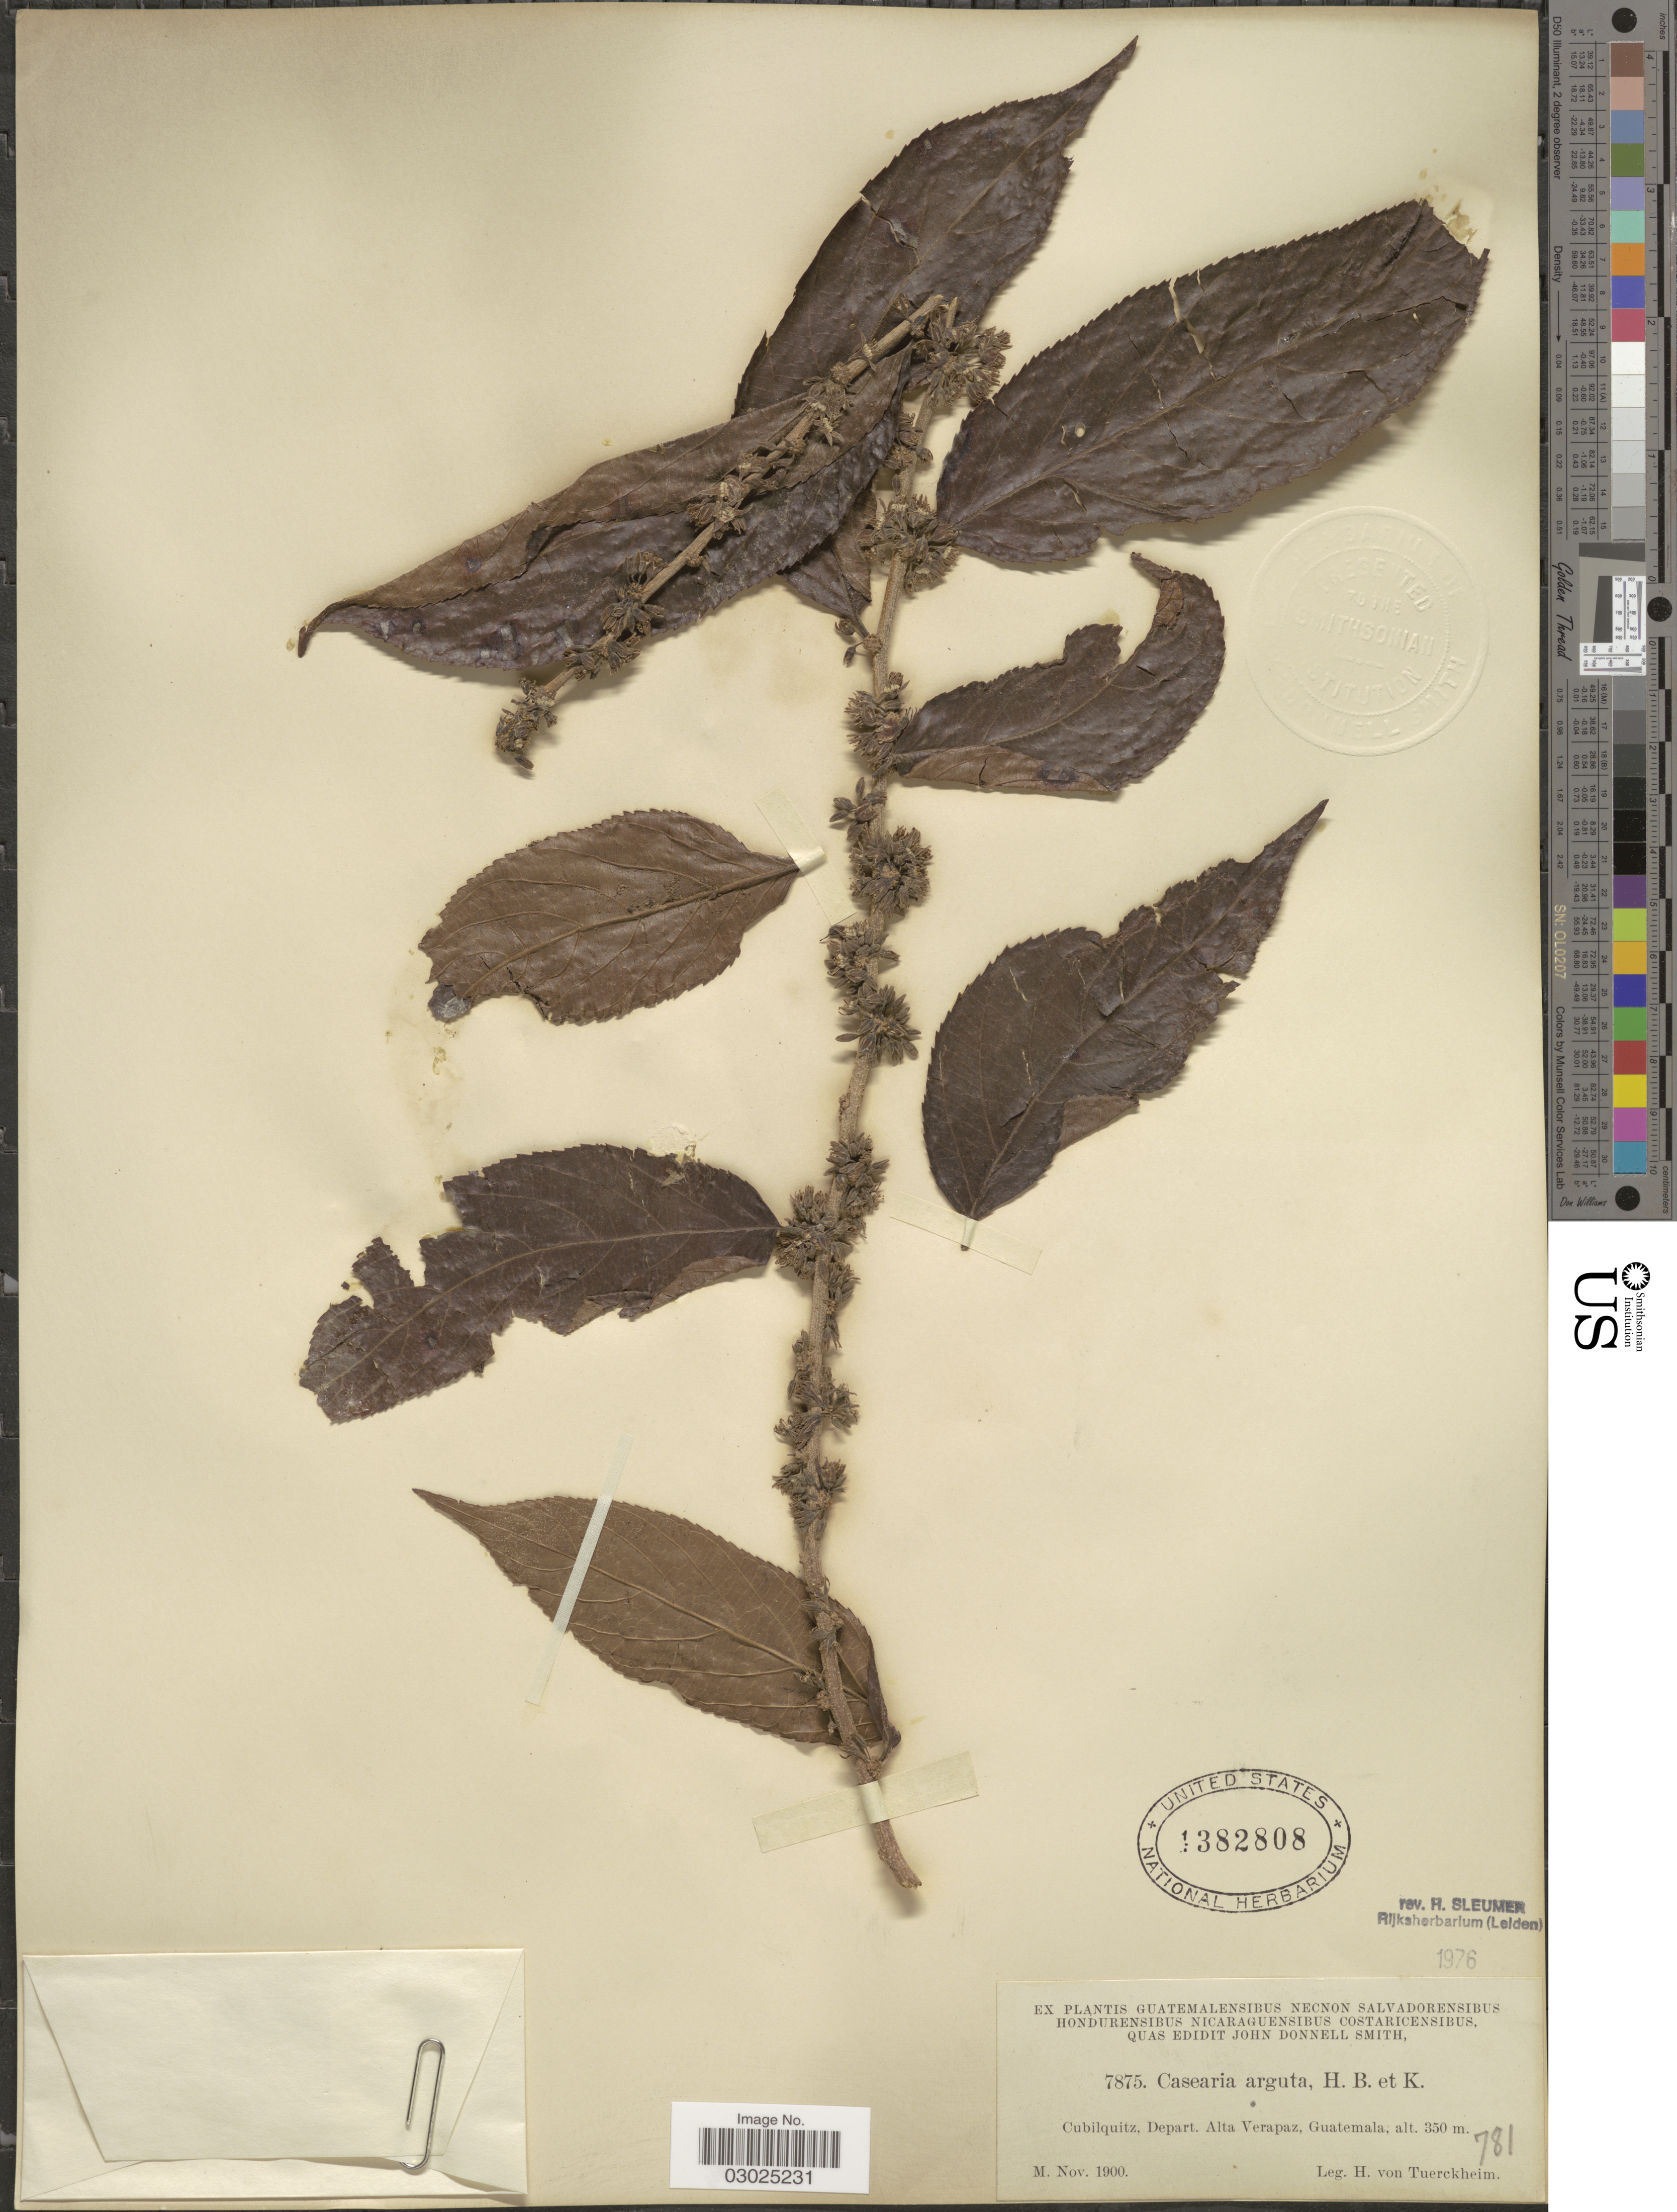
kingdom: Plantae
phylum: Tracheophyta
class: Magnoliopsida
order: Malpighiales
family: Salicaceae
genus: Casearia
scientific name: Casearia arguta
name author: Kunth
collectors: H. von Türckheim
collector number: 7875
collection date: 1900-11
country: Guatemala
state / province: Alta Verapaz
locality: Cubilquitz, Depart. Alta Verapaz.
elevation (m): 350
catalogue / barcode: US 1382808